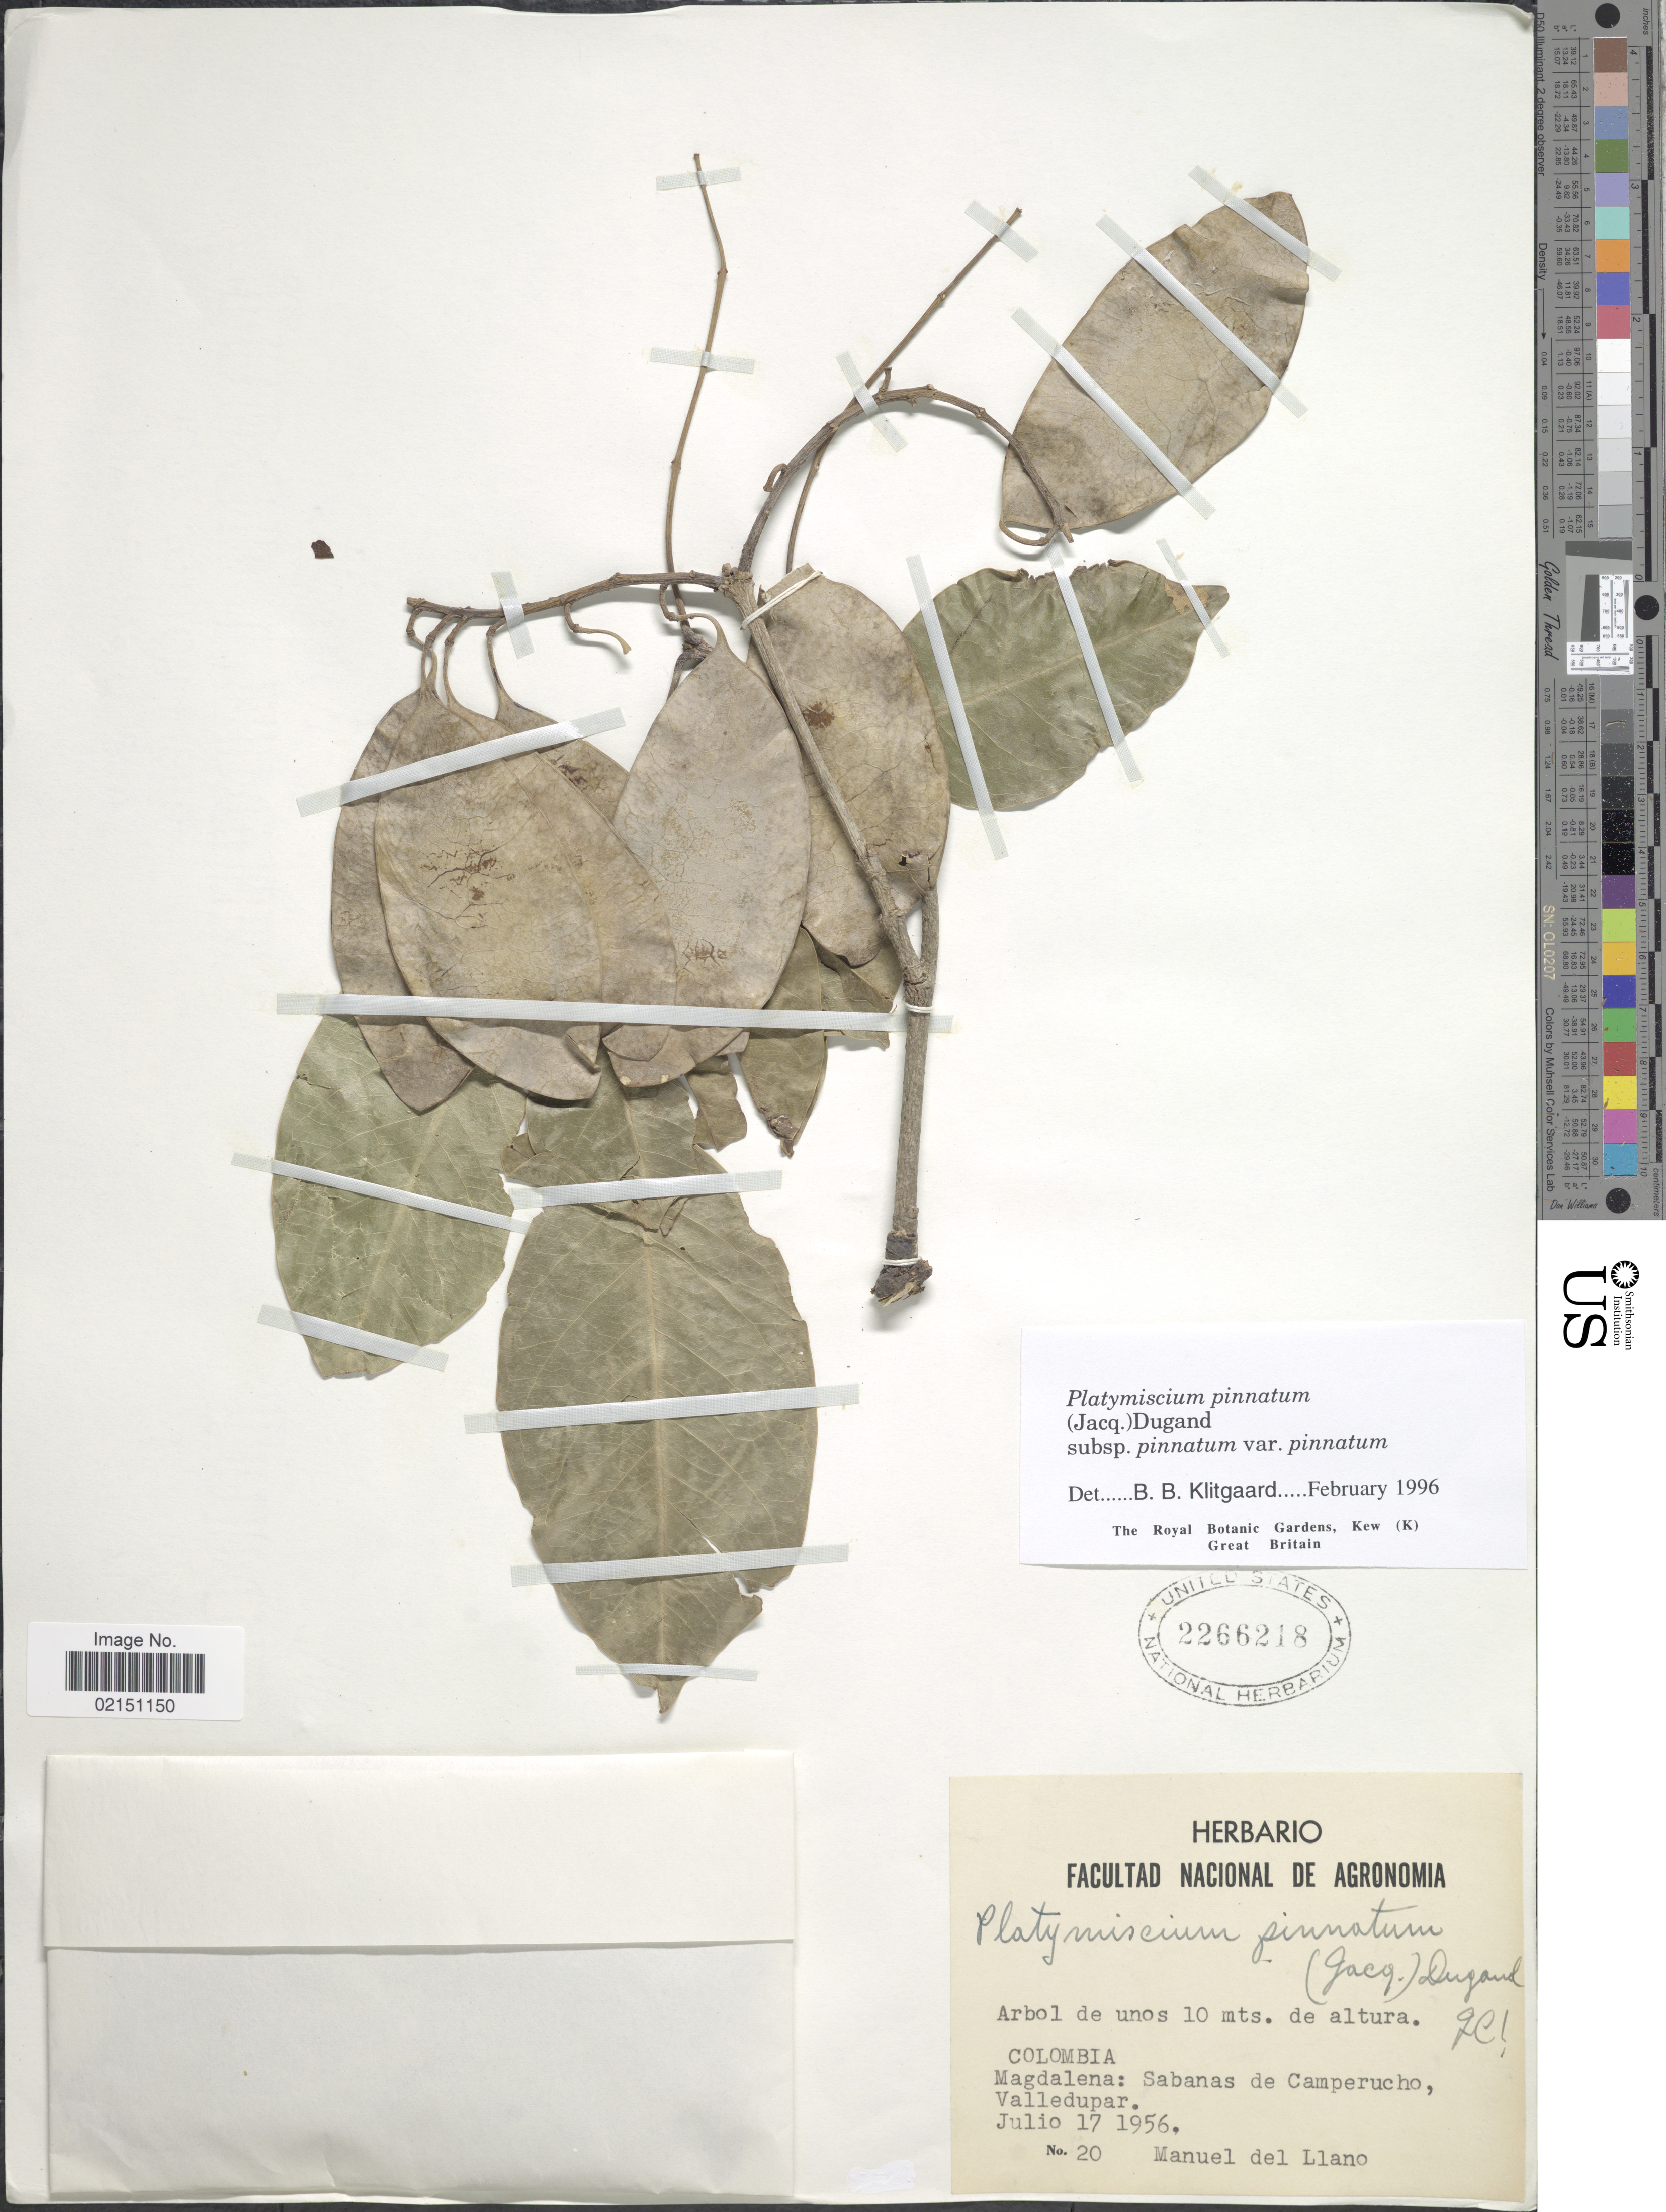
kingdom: Plantae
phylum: Tracheophyta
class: Magnoliopsida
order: Fabales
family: Fabaceae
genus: Platymiscium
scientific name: Platymiscium pinnatum var. pinnatum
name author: (Jacq.)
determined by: Klitgaard, B. B.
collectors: M. d. Llano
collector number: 20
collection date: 1956-07-17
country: Colombia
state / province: Magdalena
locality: Sabanas de Camperucho, Valledupar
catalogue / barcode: US 2266218